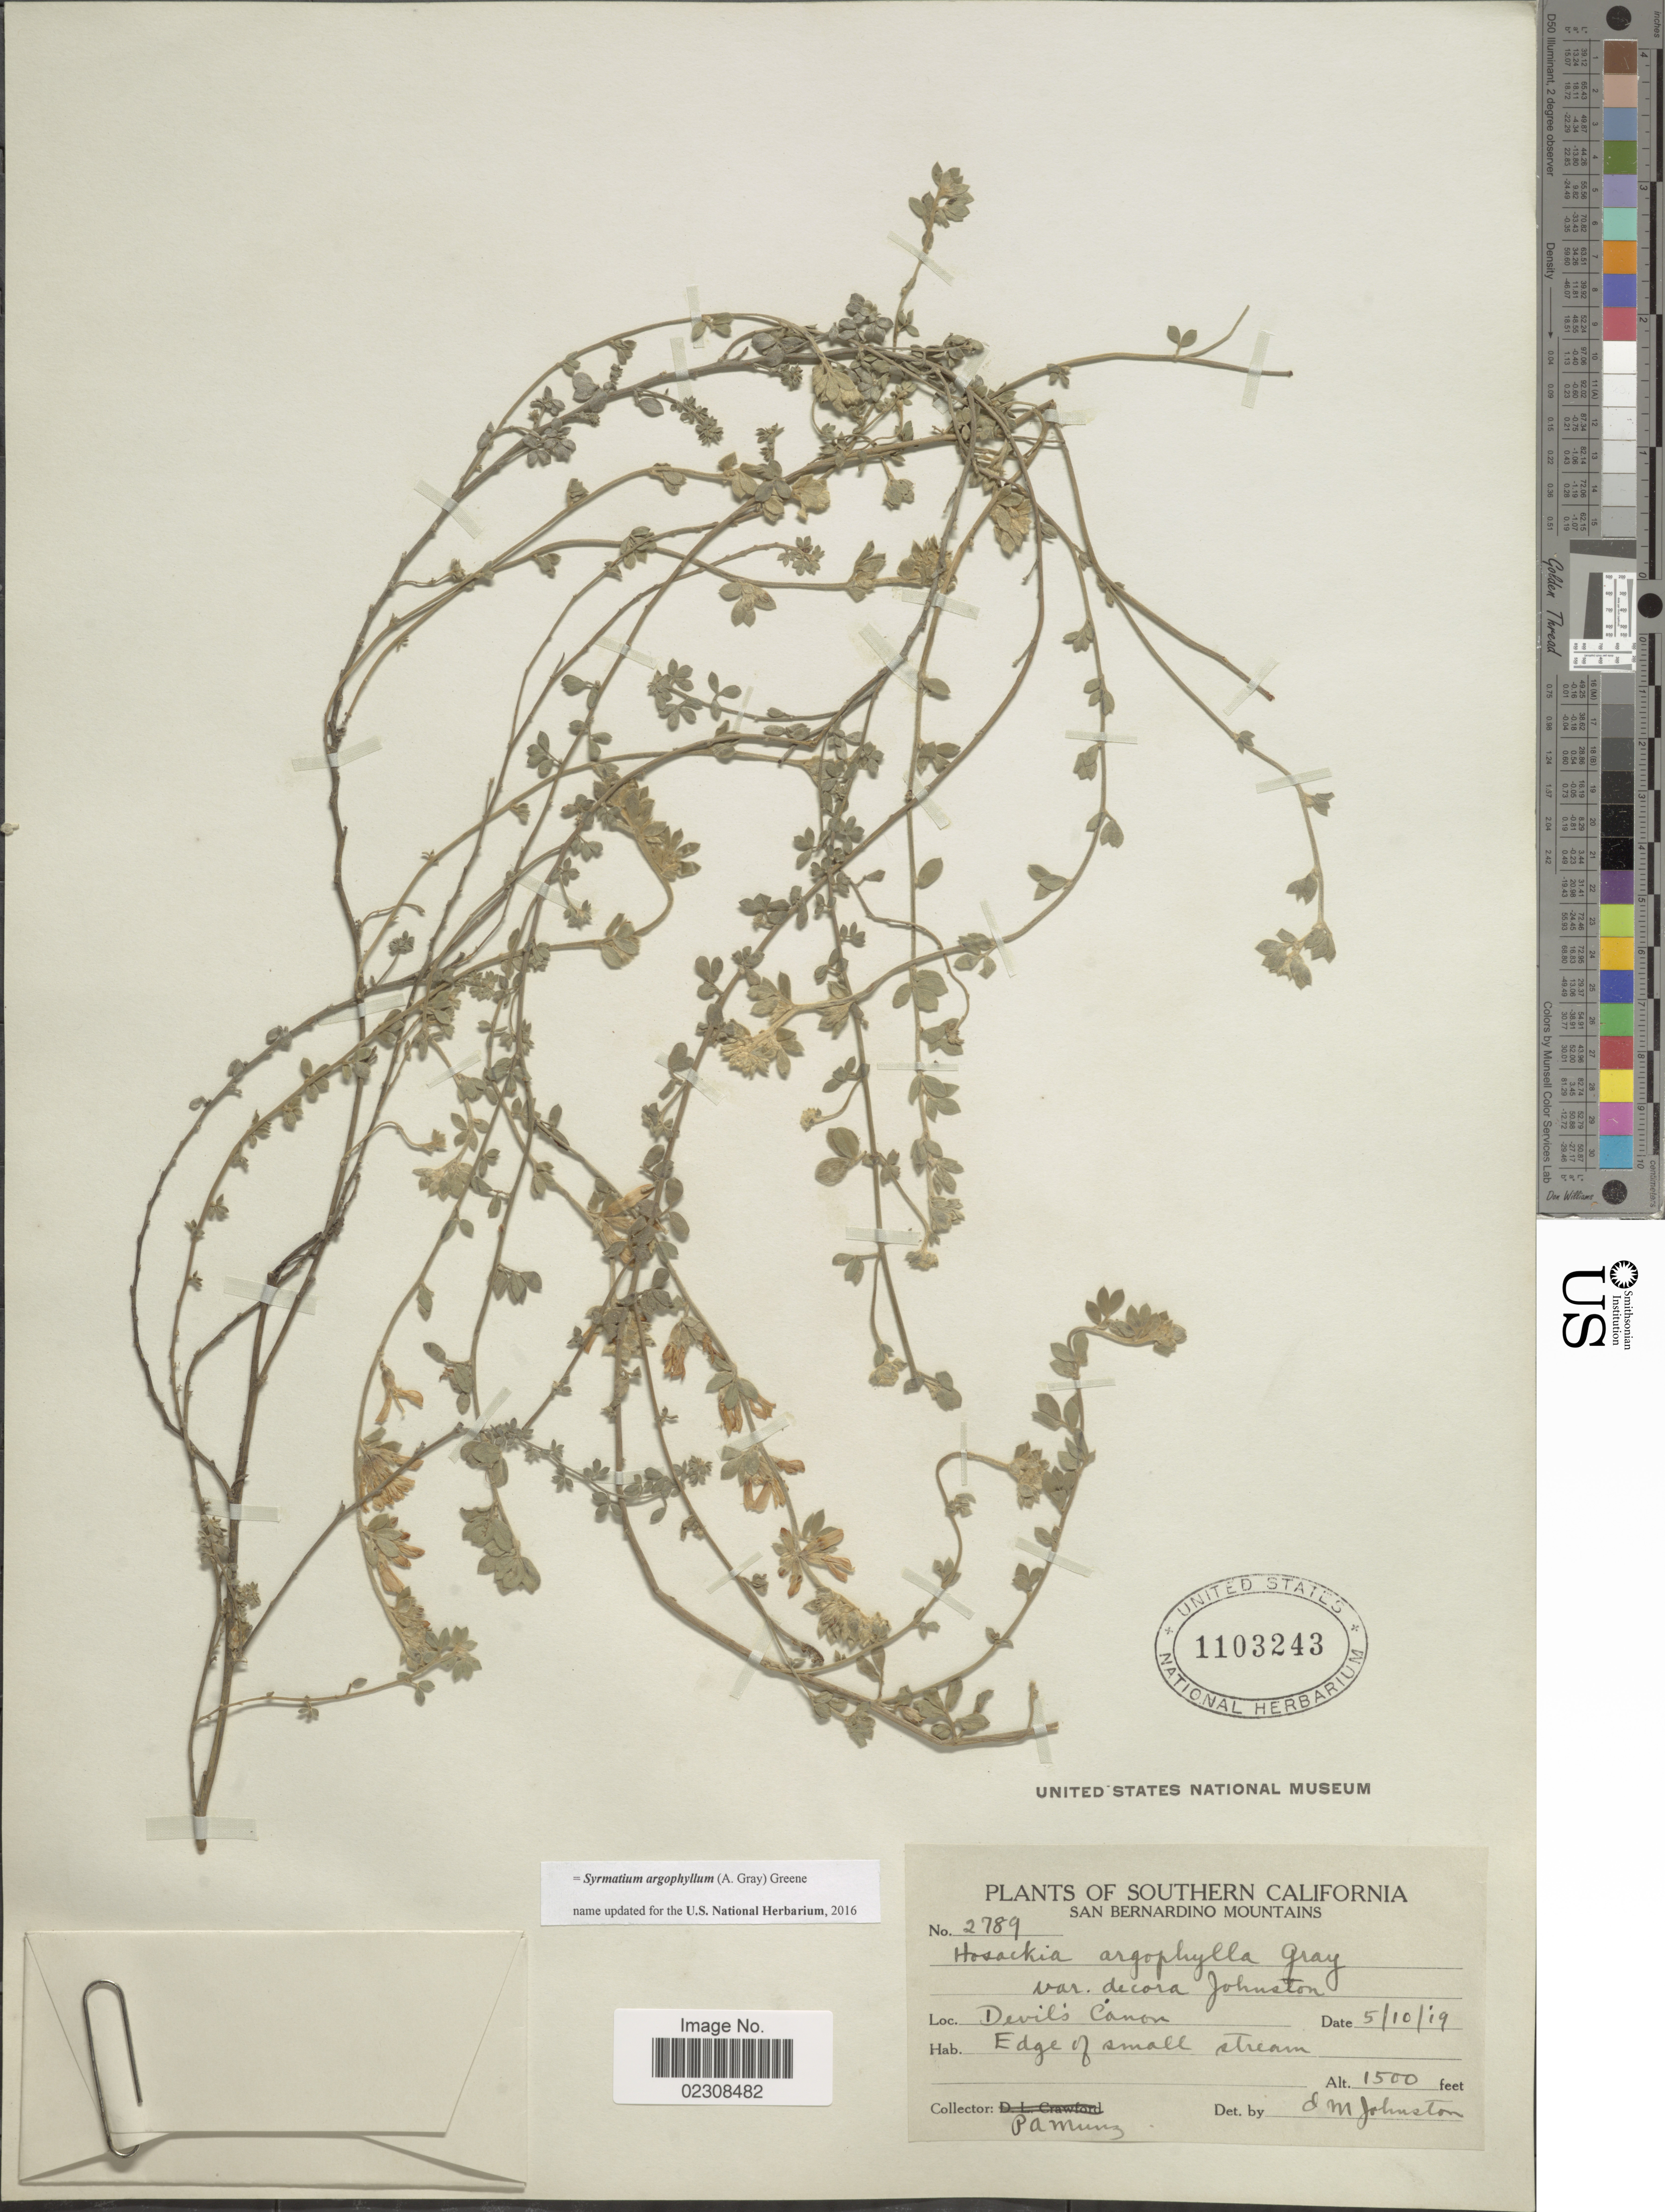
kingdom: Plantae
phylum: Tracheophyta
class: Magnoliopsida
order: Fabales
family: Fabaceae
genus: Syrmatium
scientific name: Syrmatium argophyllum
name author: (A. Gray) Greene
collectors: P. A. Munz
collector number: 2789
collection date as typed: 19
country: United States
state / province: California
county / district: San Bernardino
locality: Southern California, San Bernardino Mountains, Devil's Canon, Edge of small stream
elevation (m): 457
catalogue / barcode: US 1103243